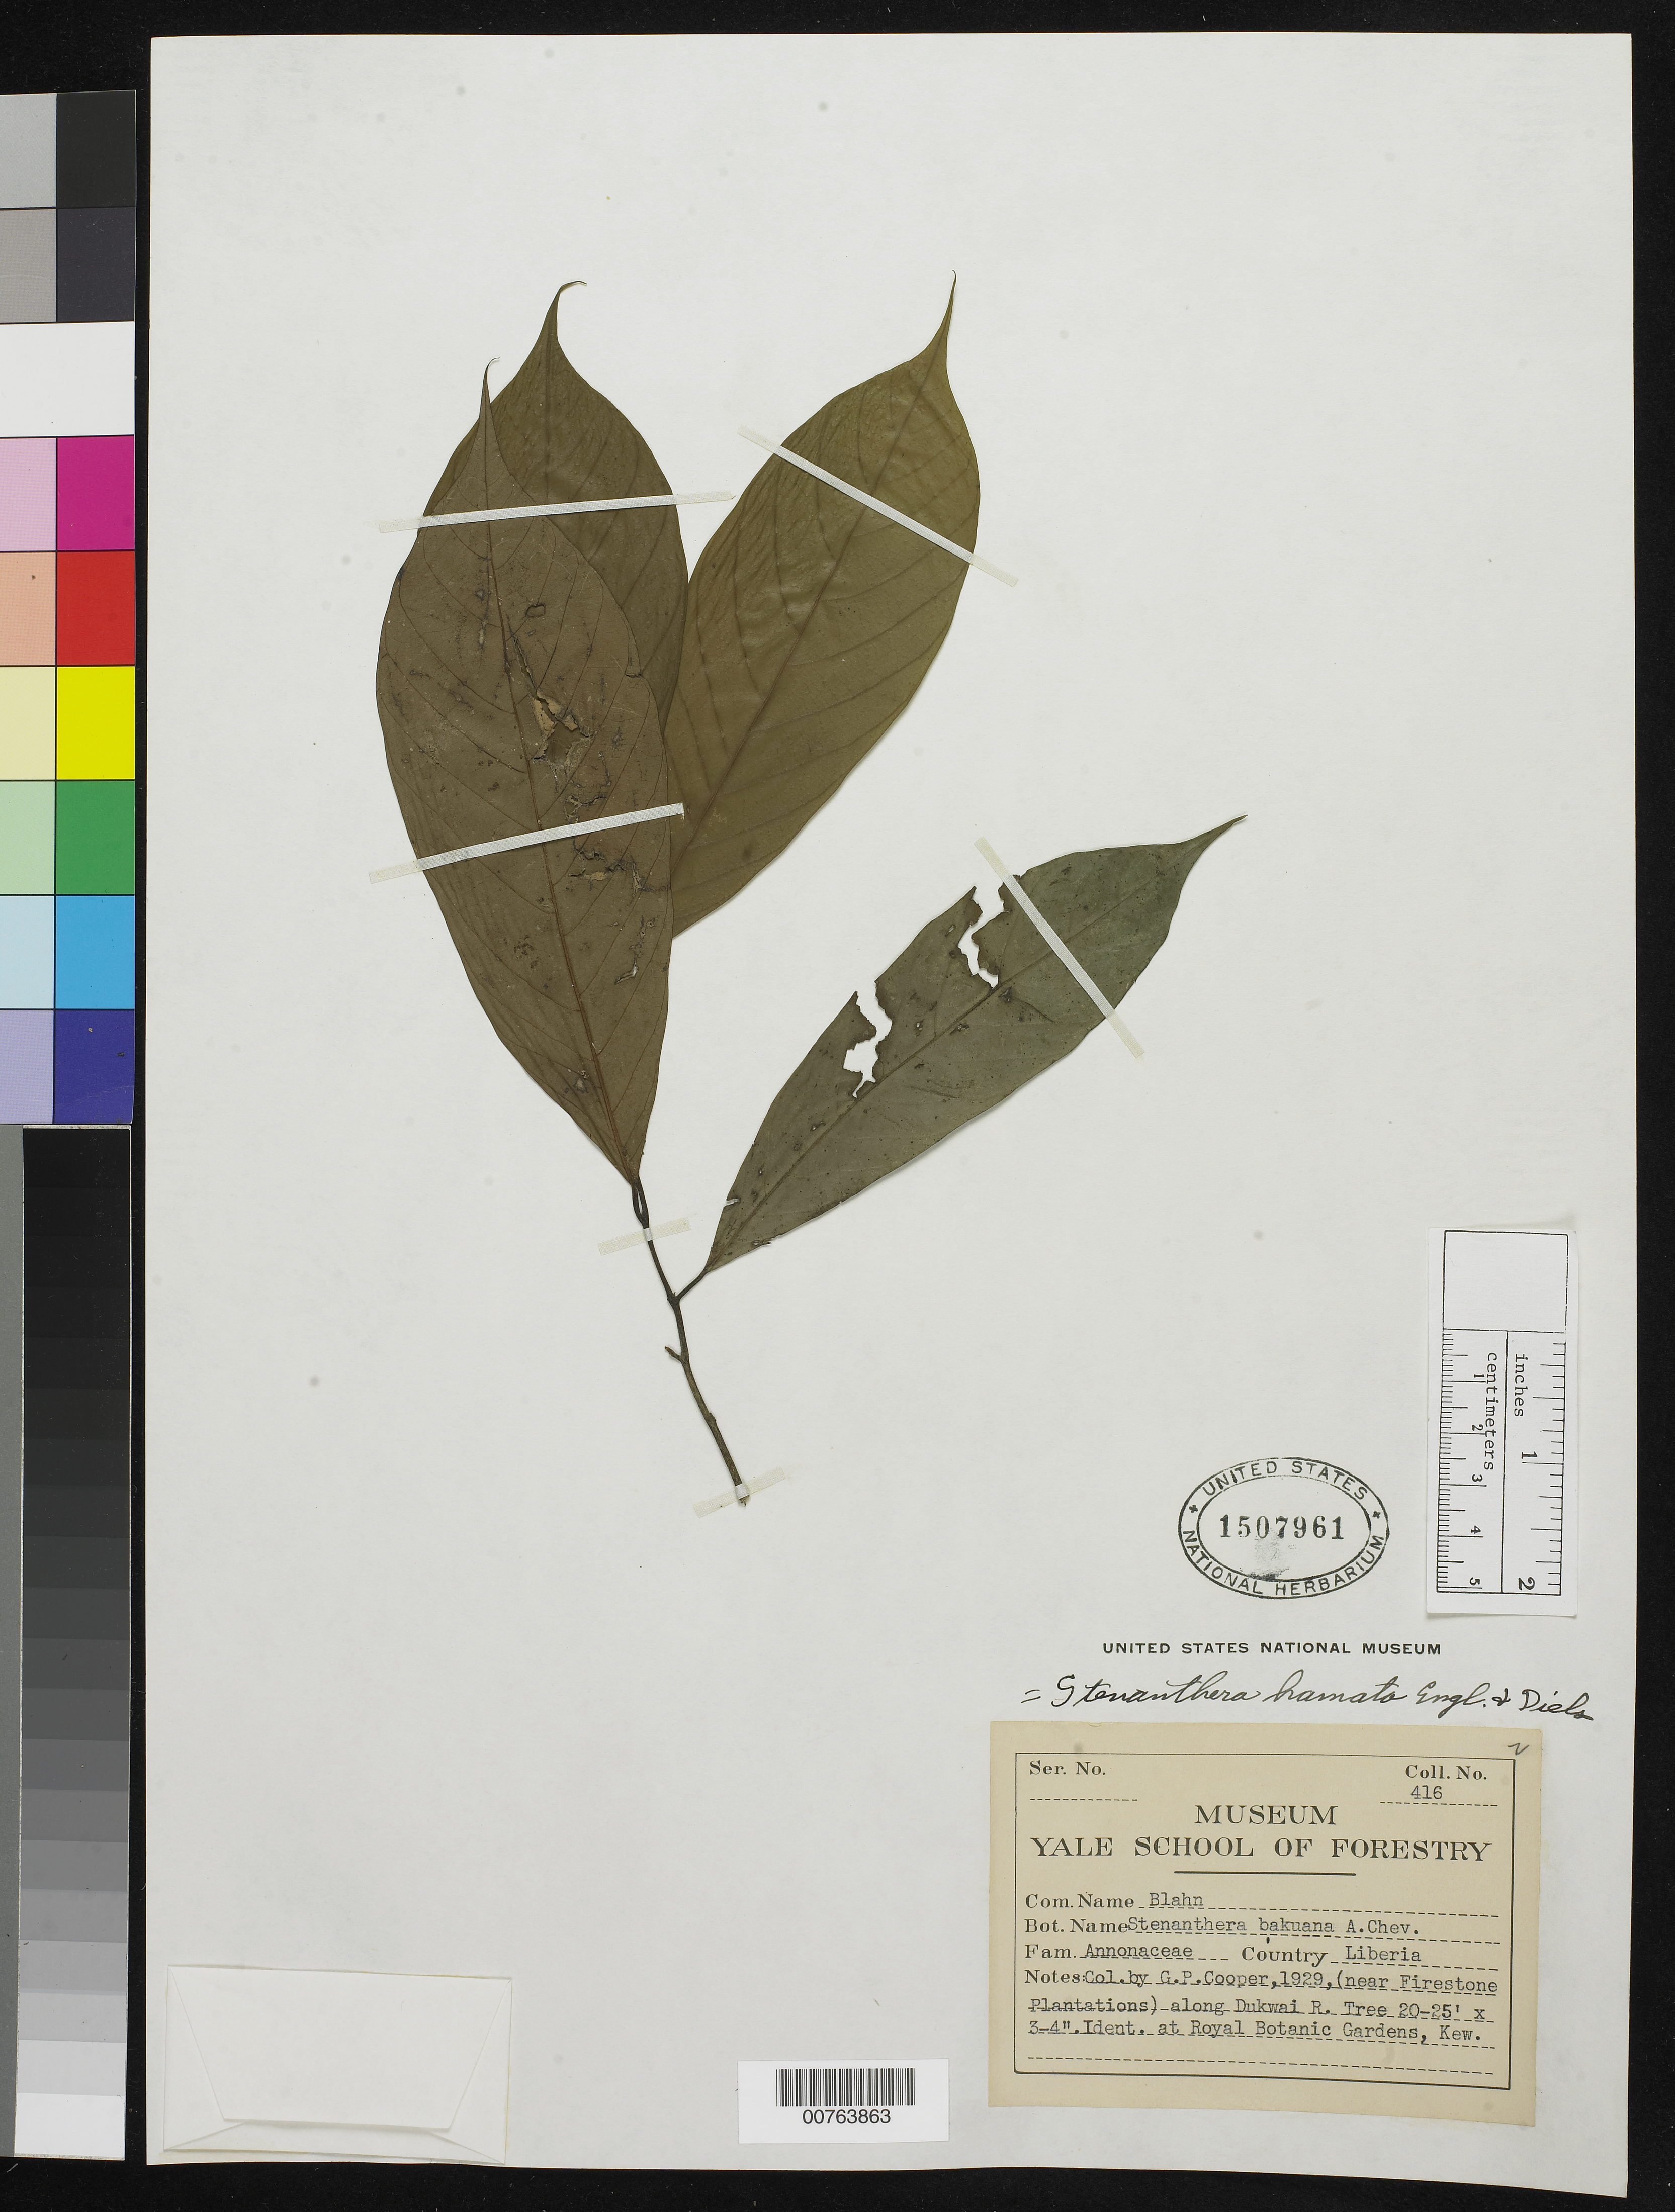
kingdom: Plantae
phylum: Tracheophyta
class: Magnoliopsida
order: Magnoliales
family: Annonaceae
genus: Neostenanthera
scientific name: Neostenanthera gabonensis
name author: (Engl. & Diels) Exell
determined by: Fero, M.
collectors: G. Cooper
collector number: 416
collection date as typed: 1929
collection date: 1929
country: Liberia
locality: (near Firestone Plantations) along Dukwai River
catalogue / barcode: US 1507961